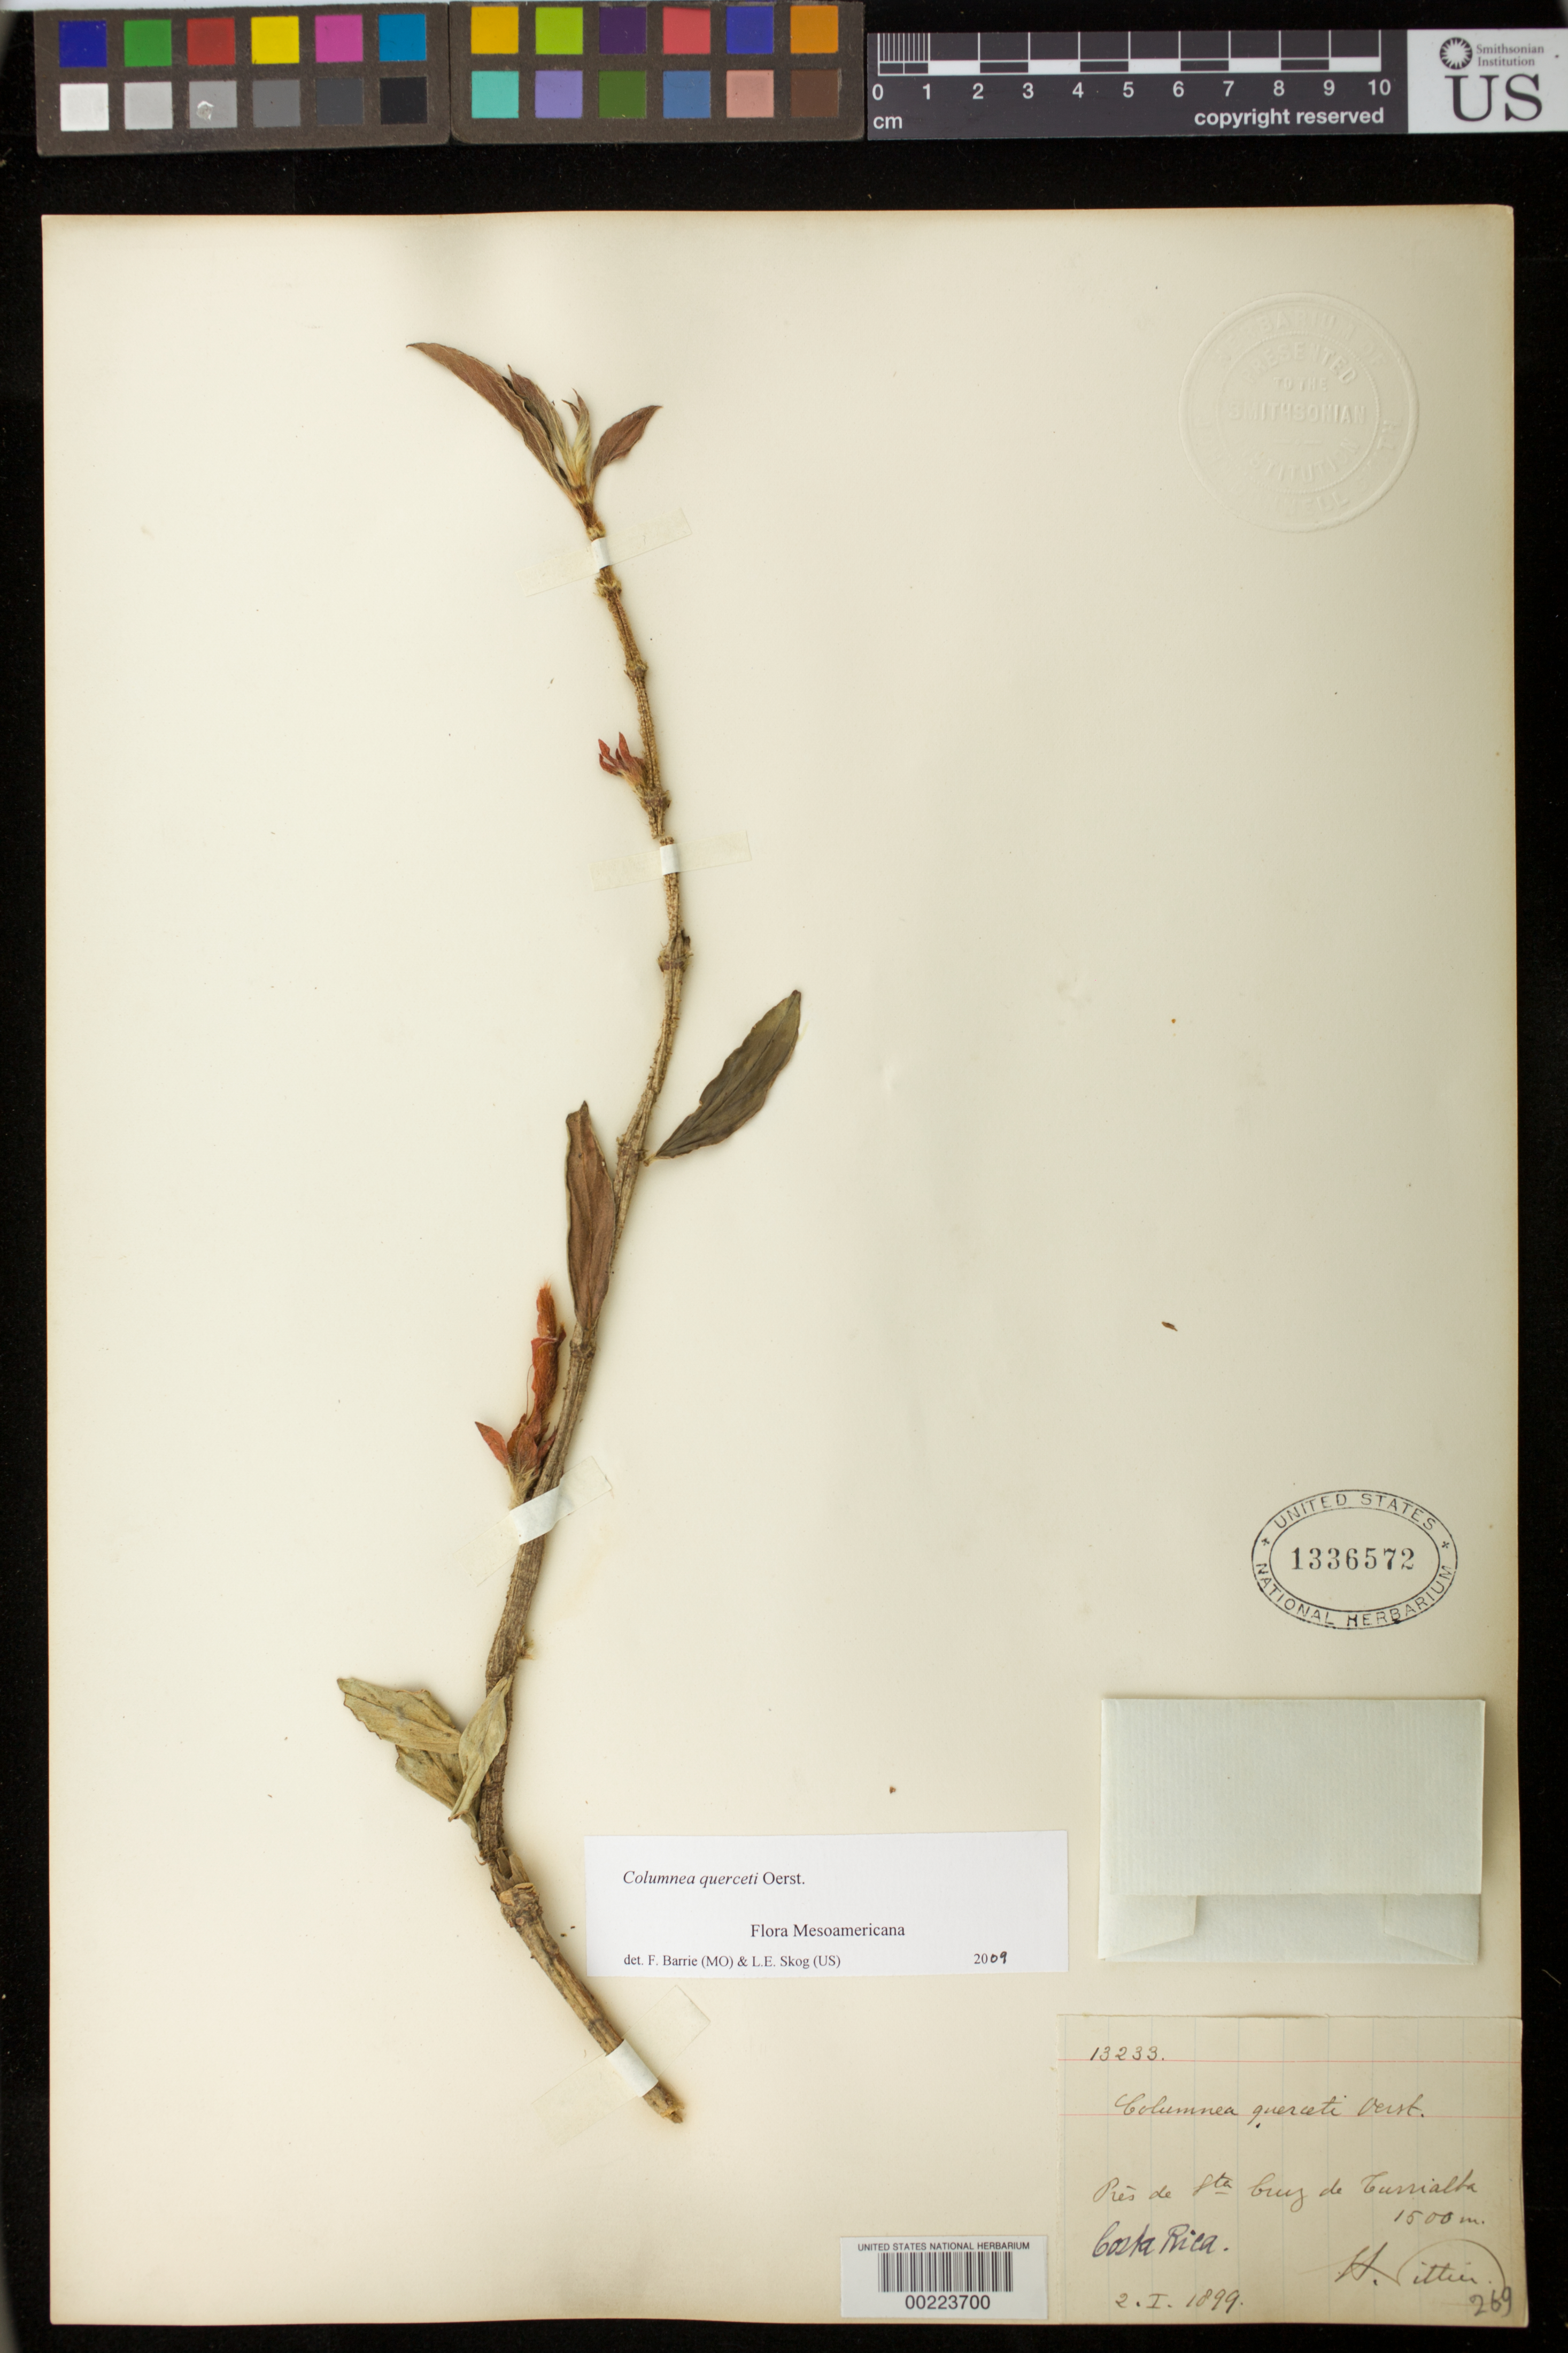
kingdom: Plantae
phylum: Tracheophyta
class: Magnoliopsida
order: Lamiales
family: Gesneriaceae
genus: Columnea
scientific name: Columnea querceti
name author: Oerst.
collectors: H. F. Pittier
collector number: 13233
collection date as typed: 02 Jan 1899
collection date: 1899-01-02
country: Costa Rica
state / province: Cartago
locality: Near Santa Cruz de Turrialba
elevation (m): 1500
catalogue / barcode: US 1336572